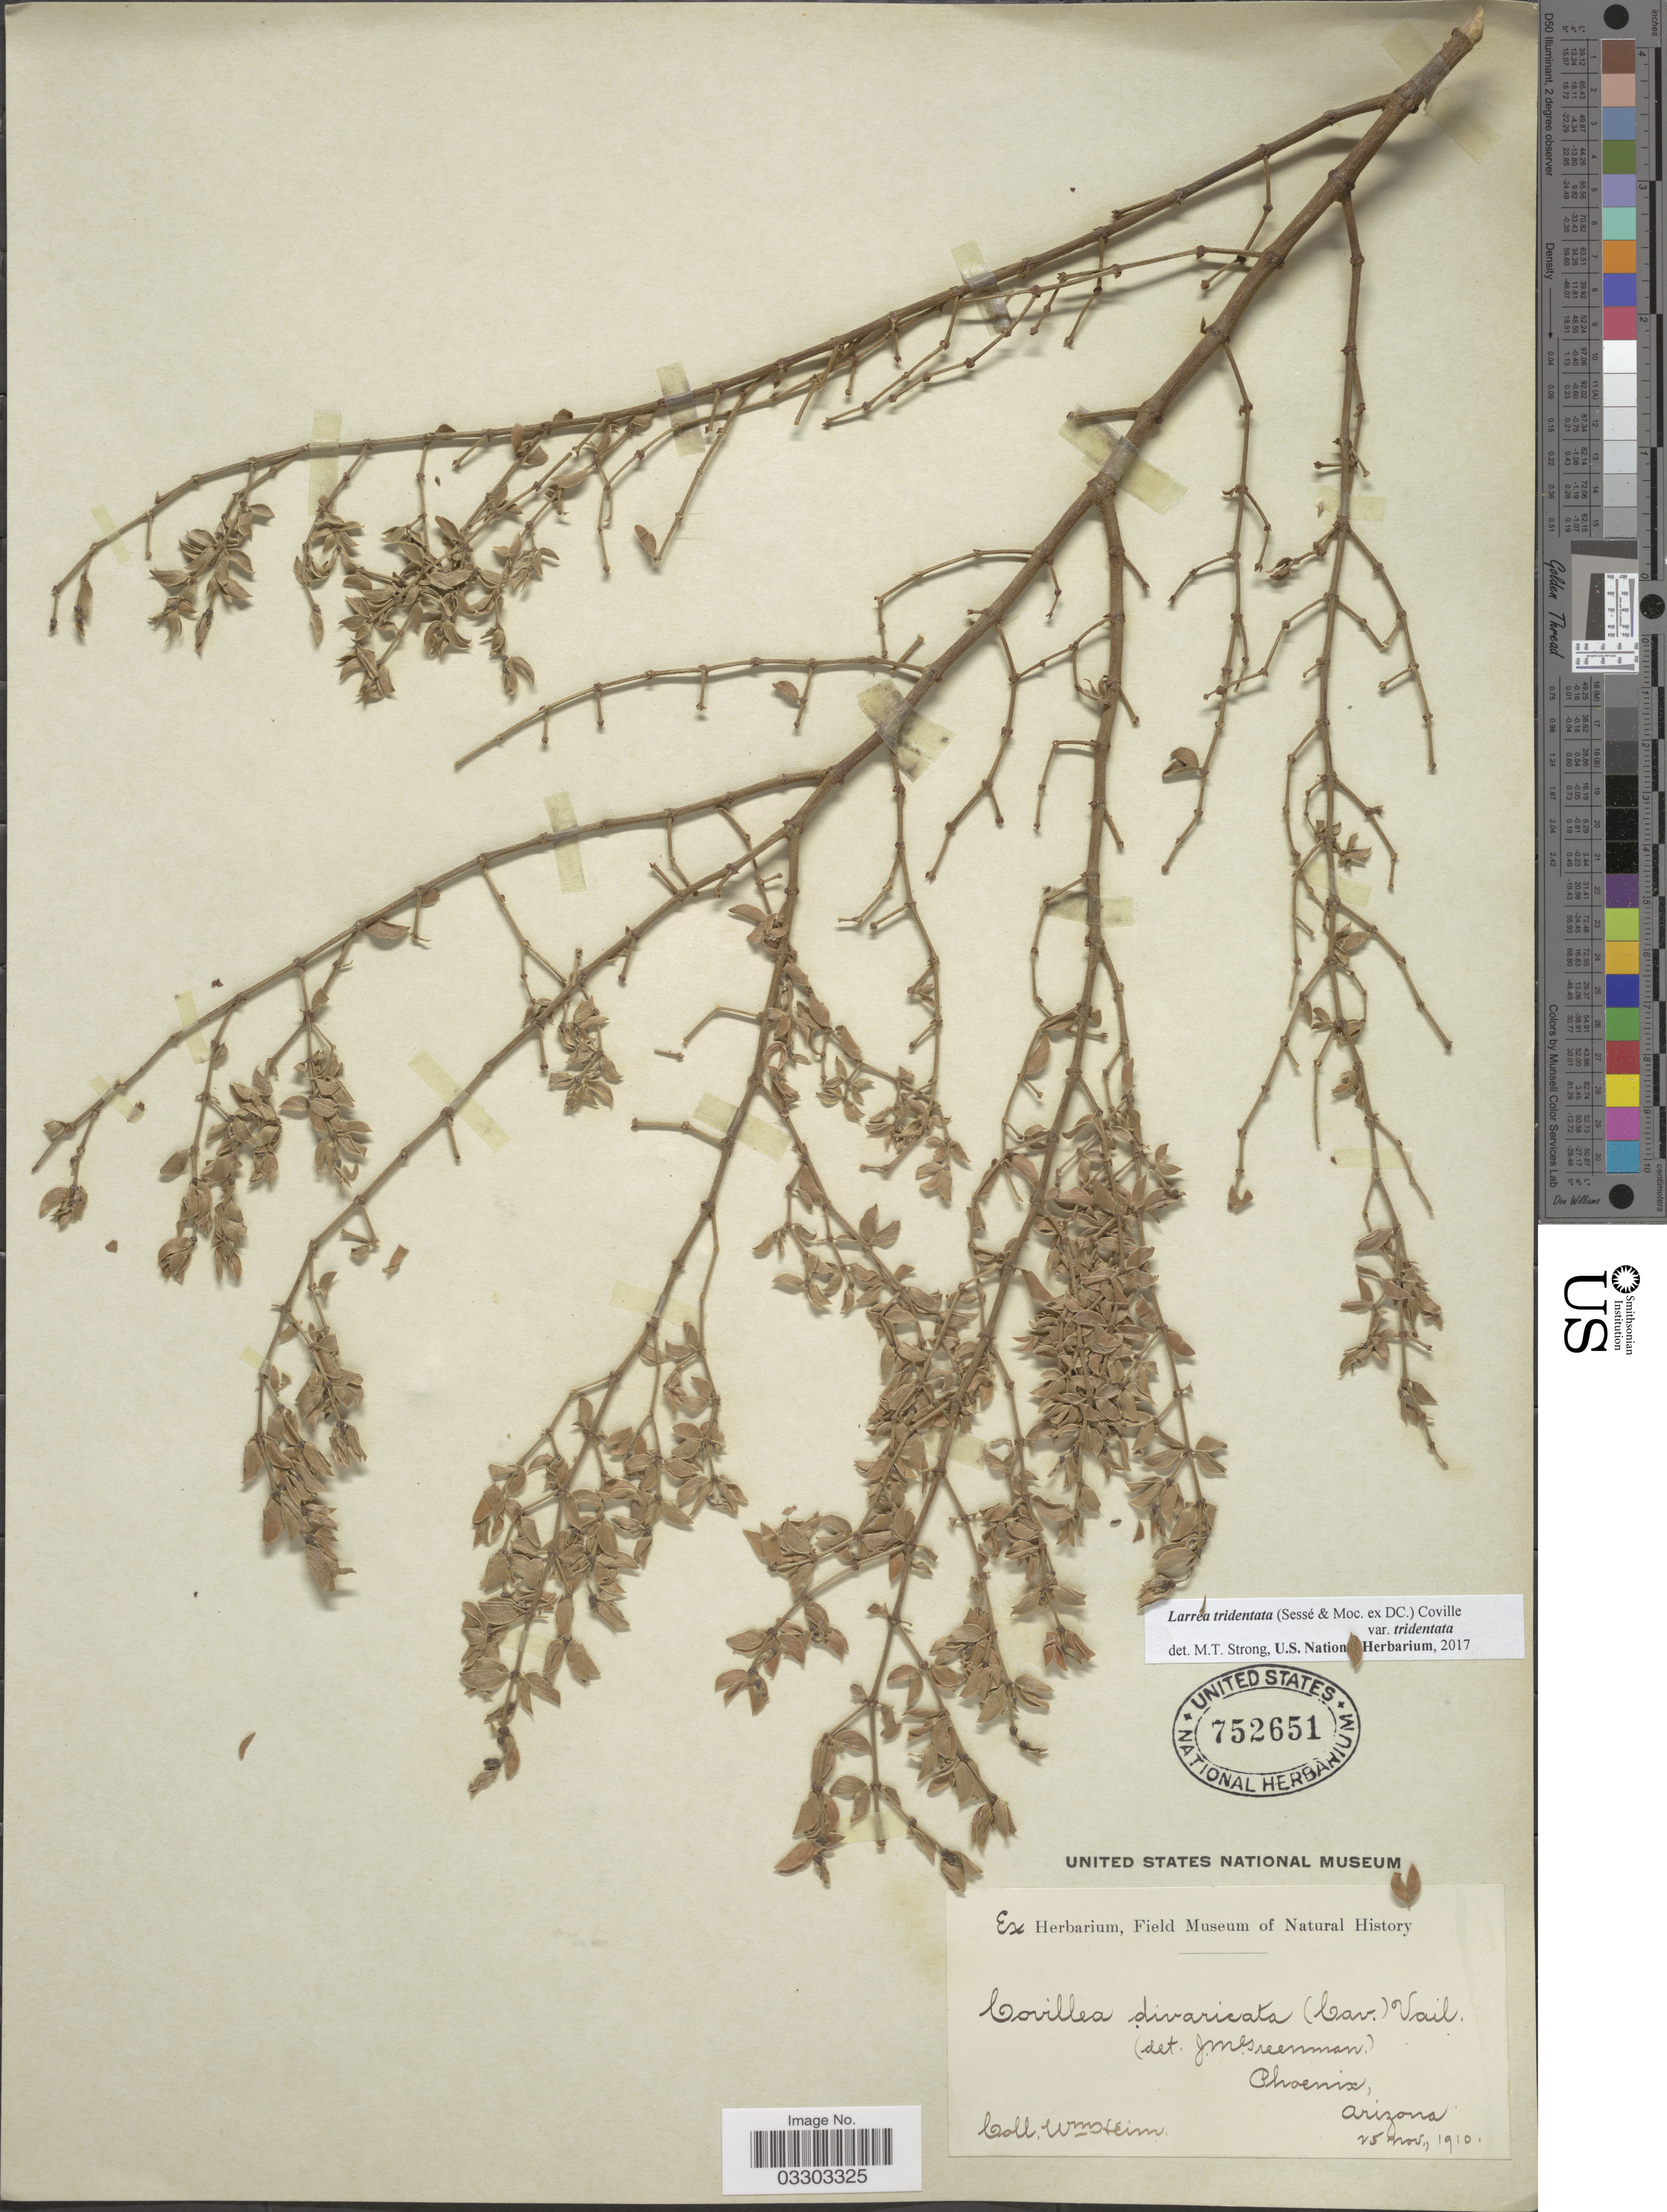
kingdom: Plantae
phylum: Tracheophyta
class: Magnoliopsida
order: Zygophyllales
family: Zygophyllaceae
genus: Larrea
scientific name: Larrea tridentata var. tridentata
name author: (Sessé & Moc. ex DC.) Coville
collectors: W. Stein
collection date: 1910-11-25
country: United States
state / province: Arizona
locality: Phoenix.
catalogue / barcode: US 752651